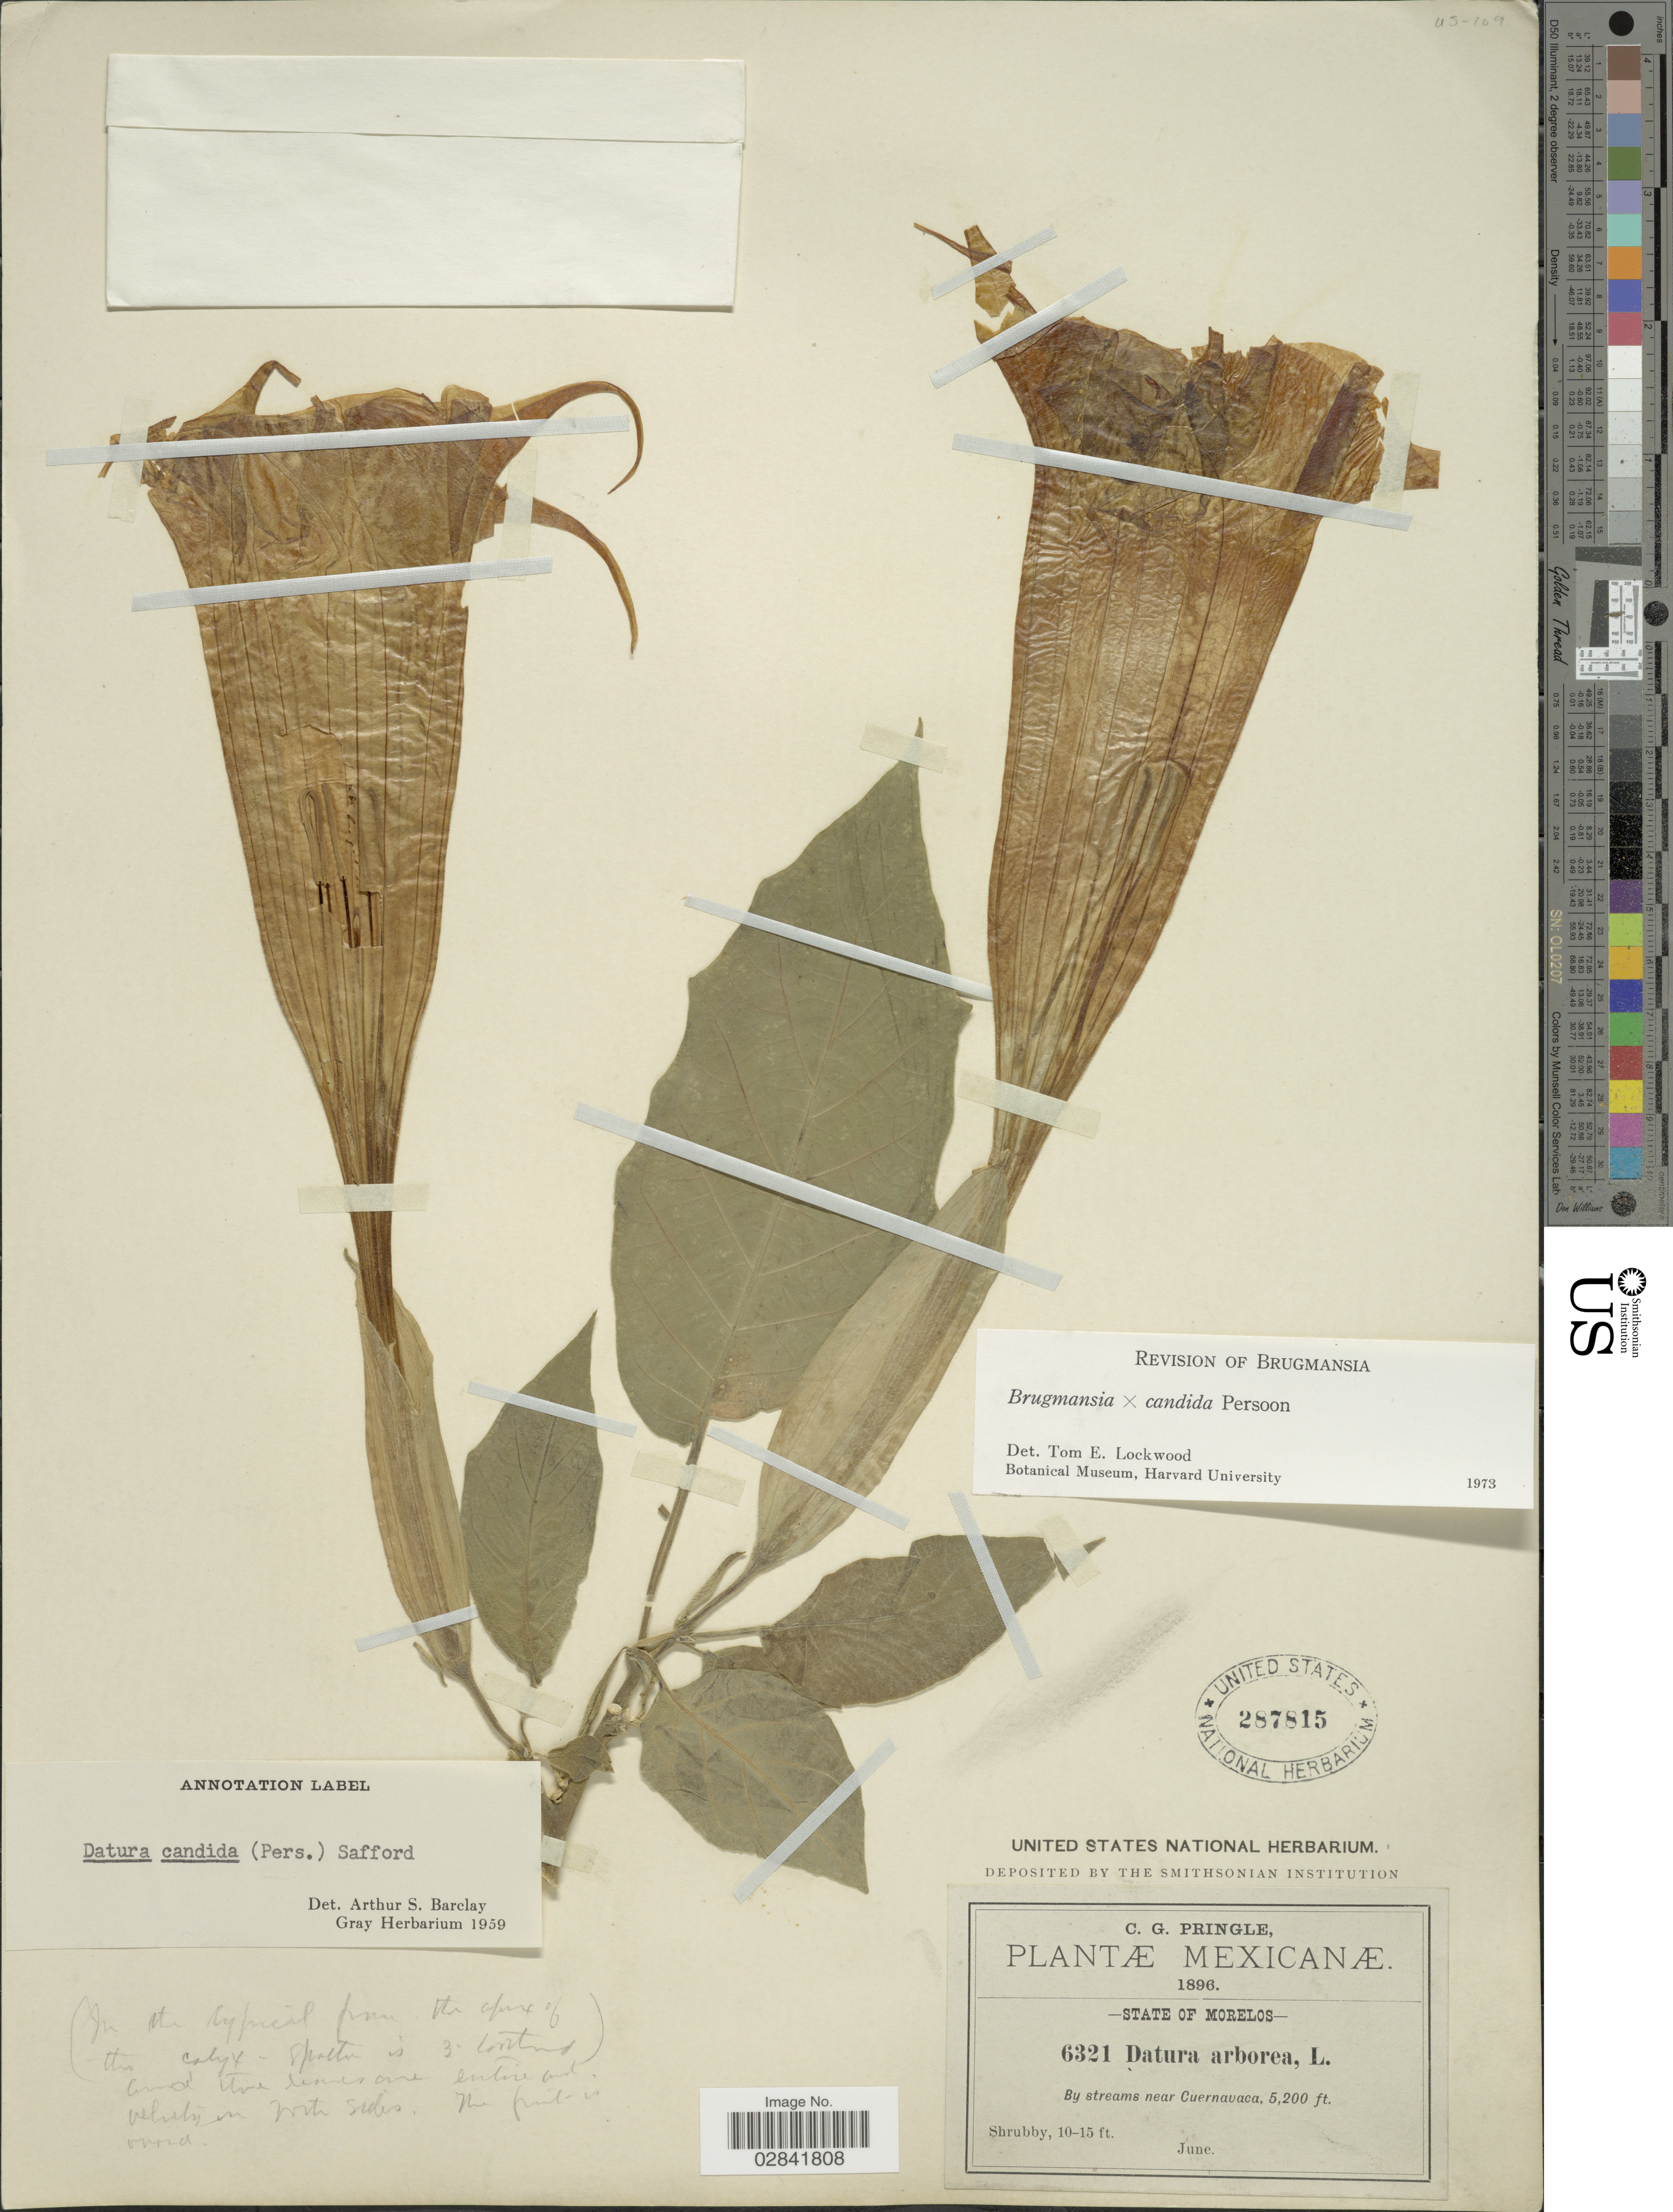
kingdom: Plantae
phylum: Tracheophyta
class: Magnoliopsida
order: Solanales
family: Solanaceae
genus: Brugmansia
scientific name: Brugmansia x candida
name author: Pers.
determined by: Lockwood, T. E.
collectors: C. G. Pringle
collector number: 6321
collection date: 1896-06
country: Mexico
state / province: Morelos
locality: By streams near Cuernavaca.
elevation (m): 1585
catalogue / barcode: US 287815